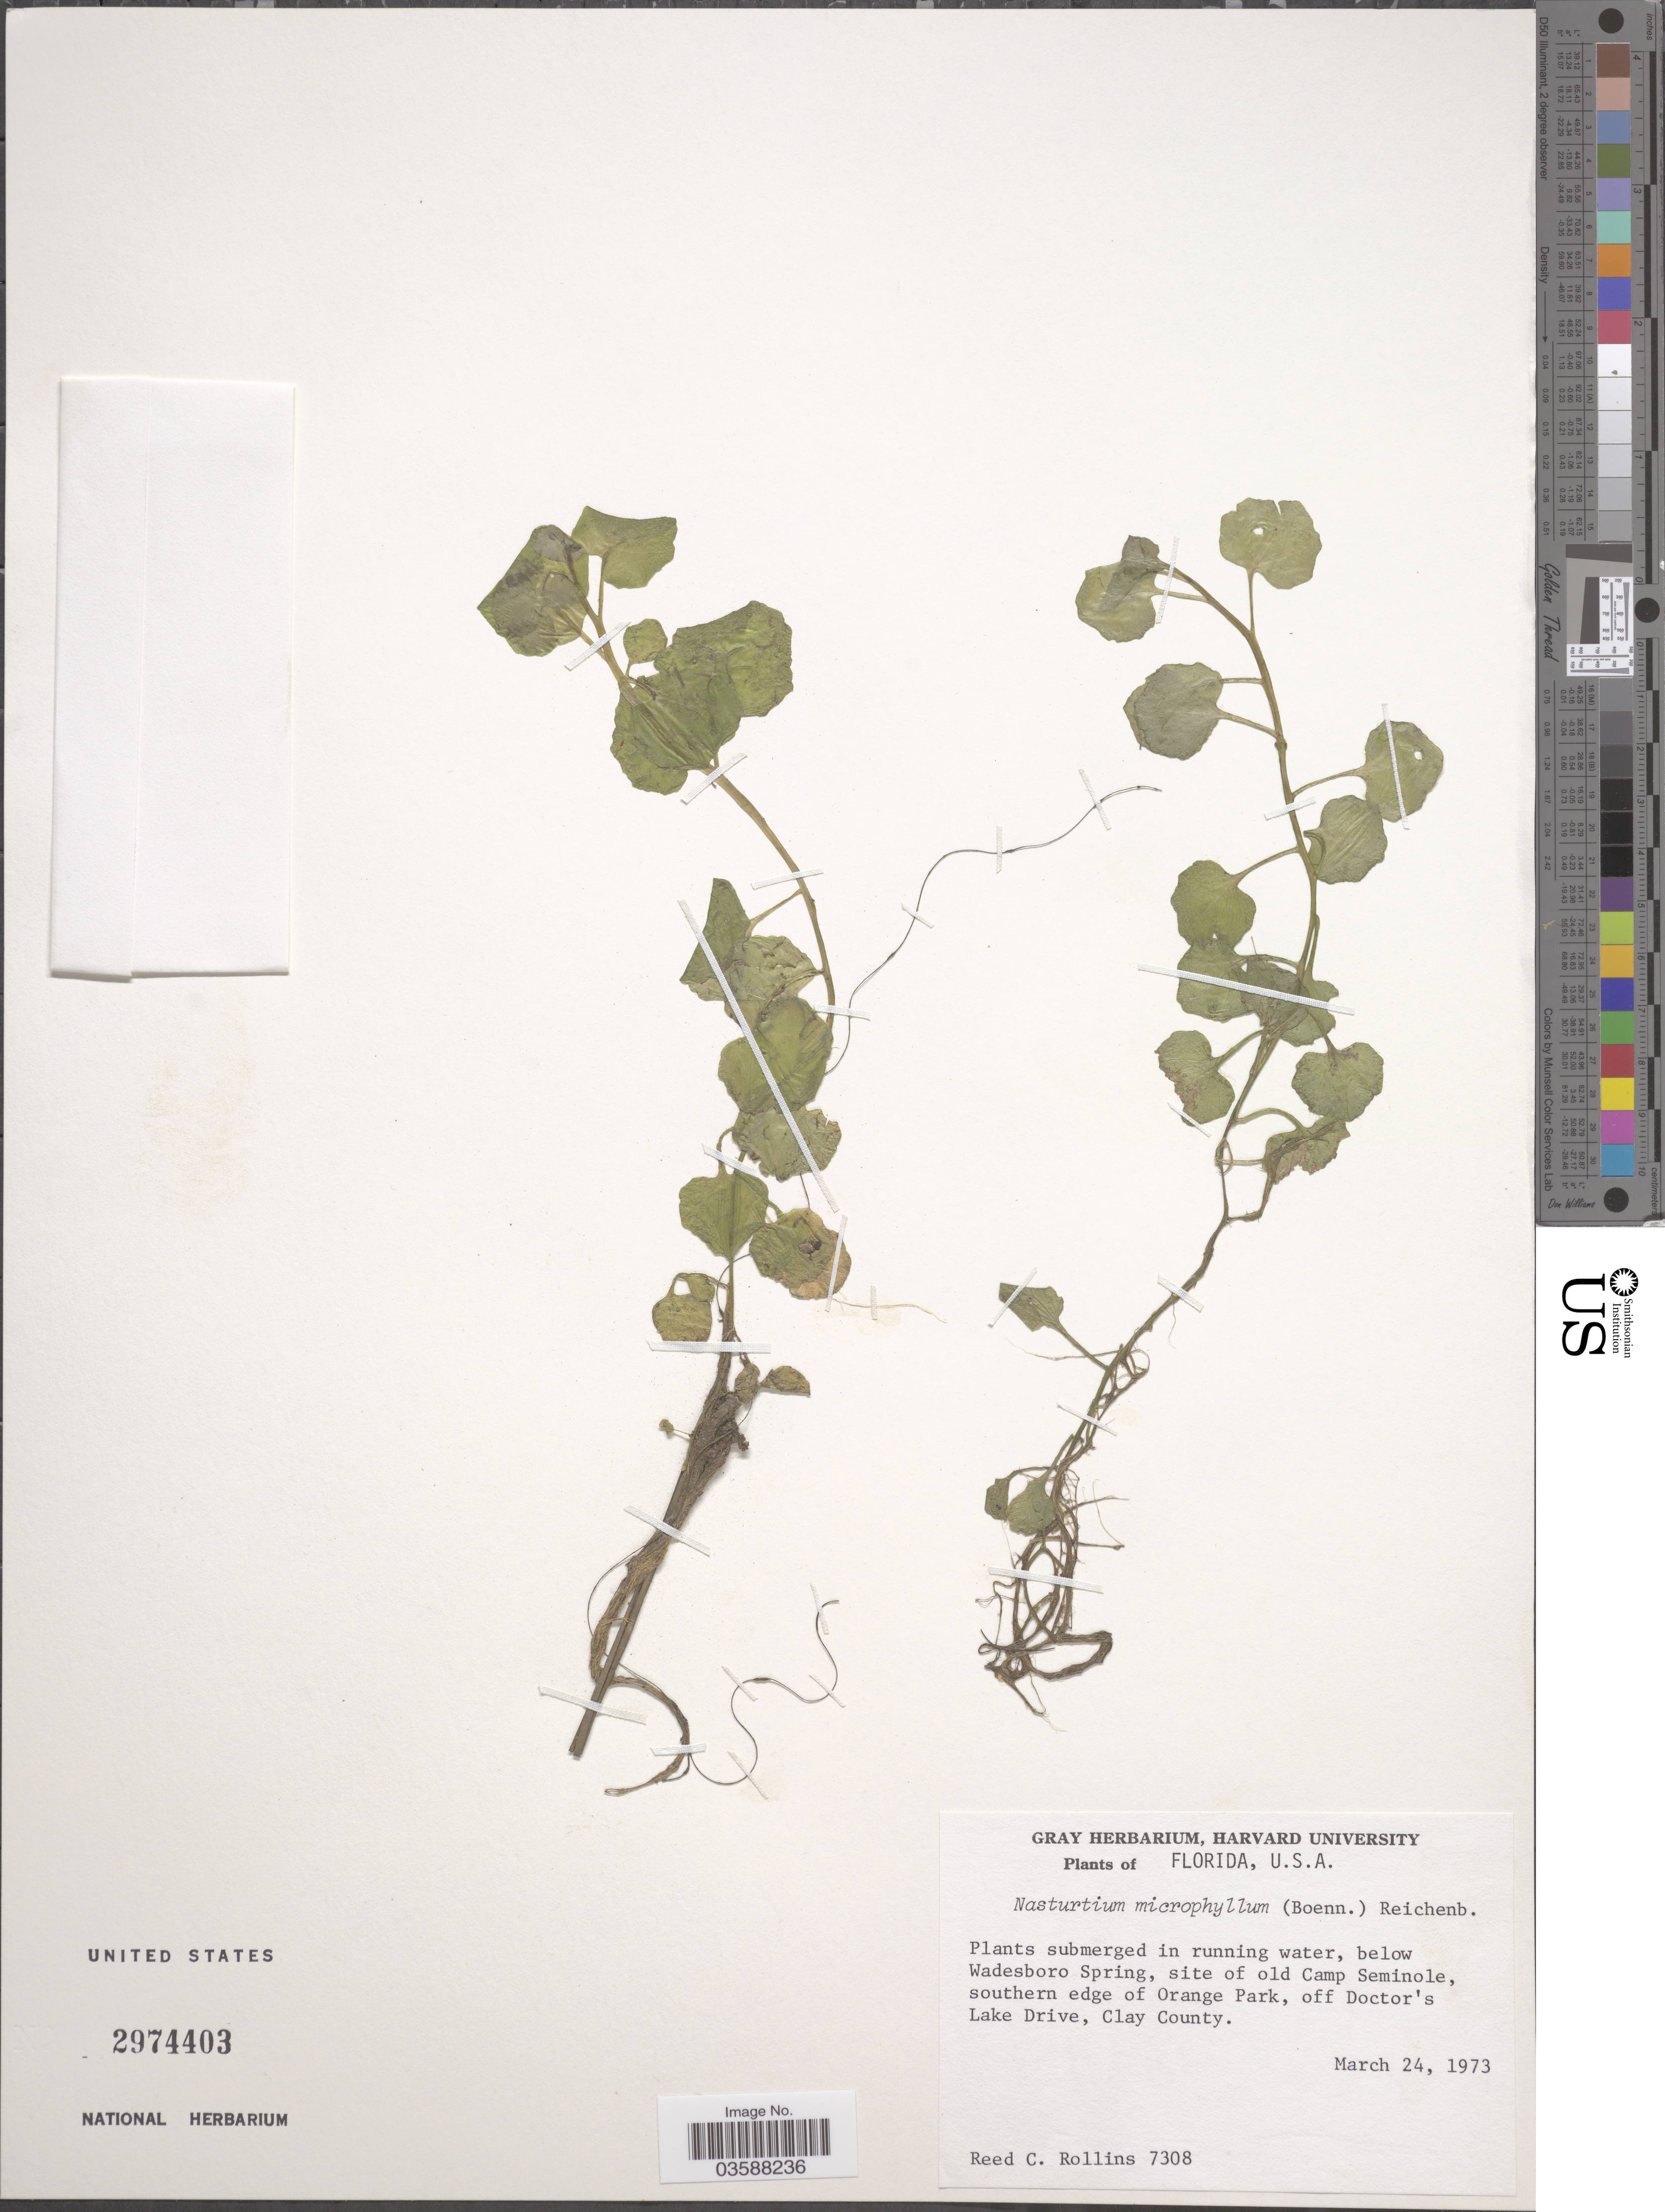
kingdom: Plantae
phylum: Tracheophyta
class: Magnoliopsida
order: Brassicales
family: Brassicaceae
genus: Nasturtium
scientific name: Nasturtium floridanum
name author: (Al-Shehbaz & Rollins) Al-Shehbaz & R.A. Price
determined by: Strong, Mark T., (BOT), Smithsonian Institution - National Museum of Natural History (UNITED STATES)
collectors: R. C. Rollins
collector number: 7308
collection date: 1973-03-24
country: United States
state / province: Florida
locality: Plants submerged in running water, below Wadesboro Spring, site of old Camp Seminole, southern edge of Orange Park, off Doctor's Lake Drive, Clay County.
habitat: below spring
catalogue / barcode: US 2974403